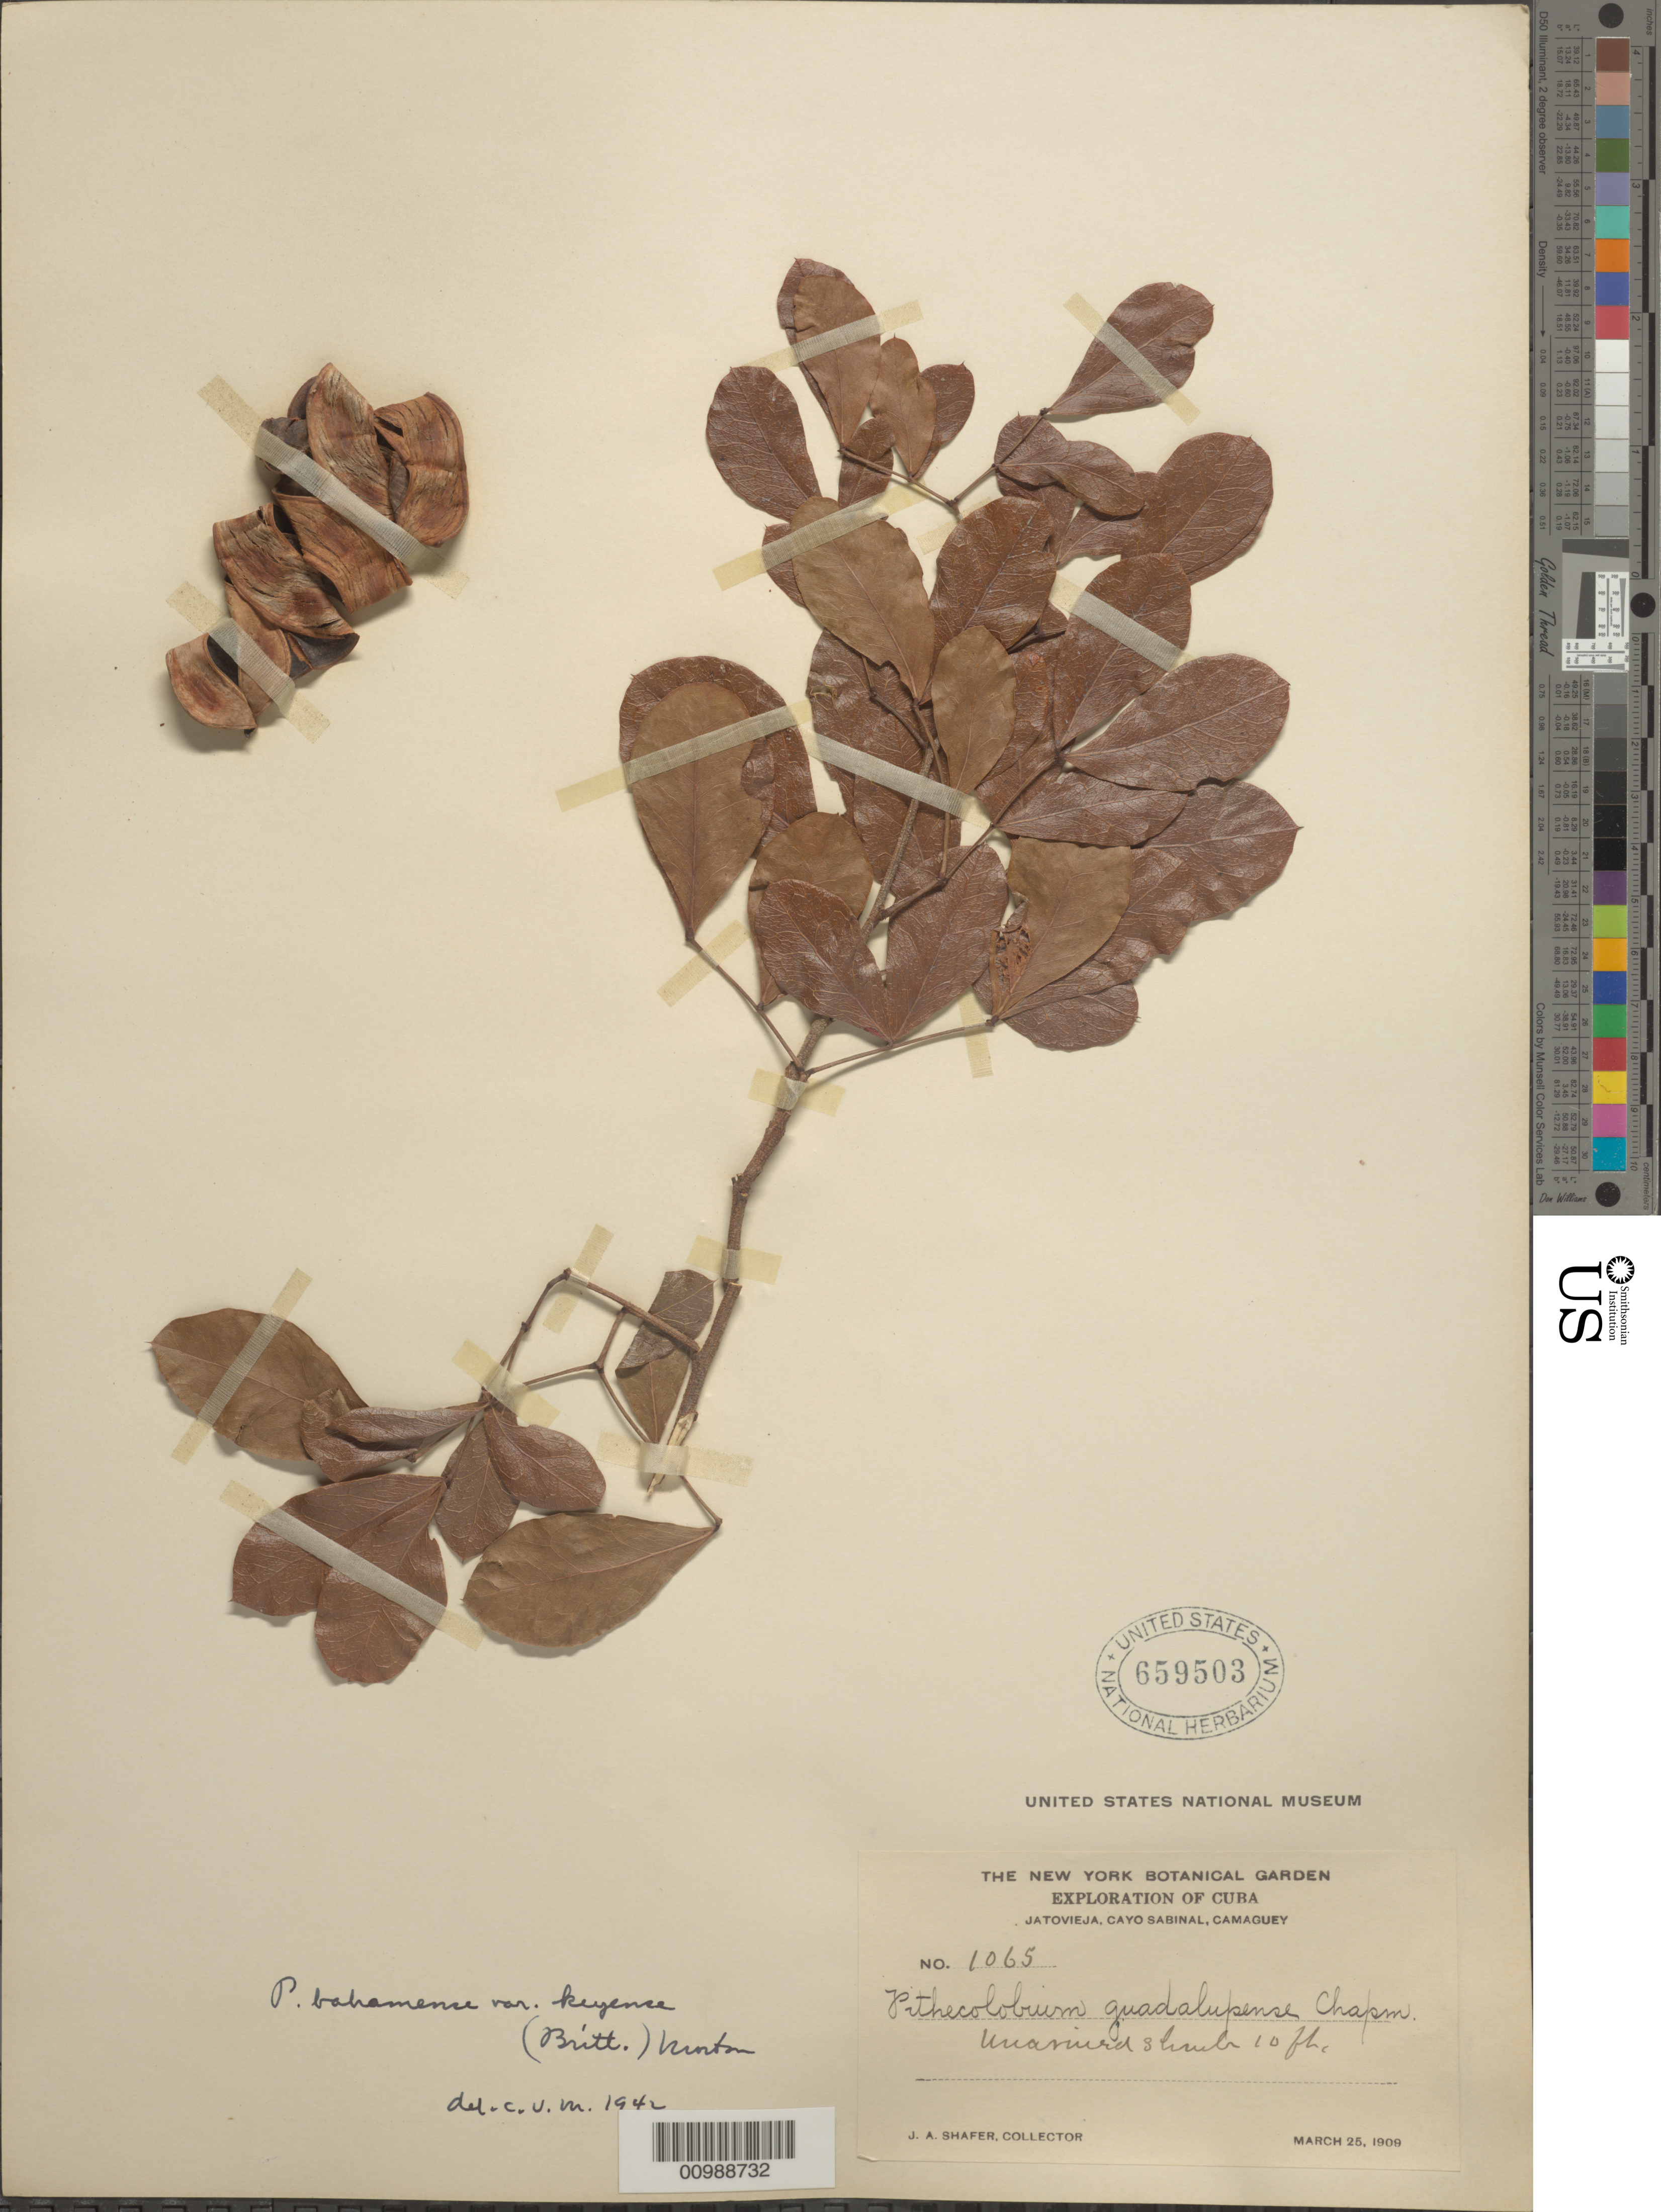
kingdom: Plantae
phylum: Tracheophyta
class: Magnoliopsida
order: Fabales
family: Fabaceae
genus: Pithecellobium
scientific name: Pithecellobium keyense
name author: Britton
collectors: J. A. Shafer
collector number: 1065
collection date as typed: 25 Mar 1909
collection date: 1909-03-25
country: Cuba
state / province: Camagüey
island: Cuba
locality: Cayo Sabinal; Jatovieja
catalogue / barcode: US 659503